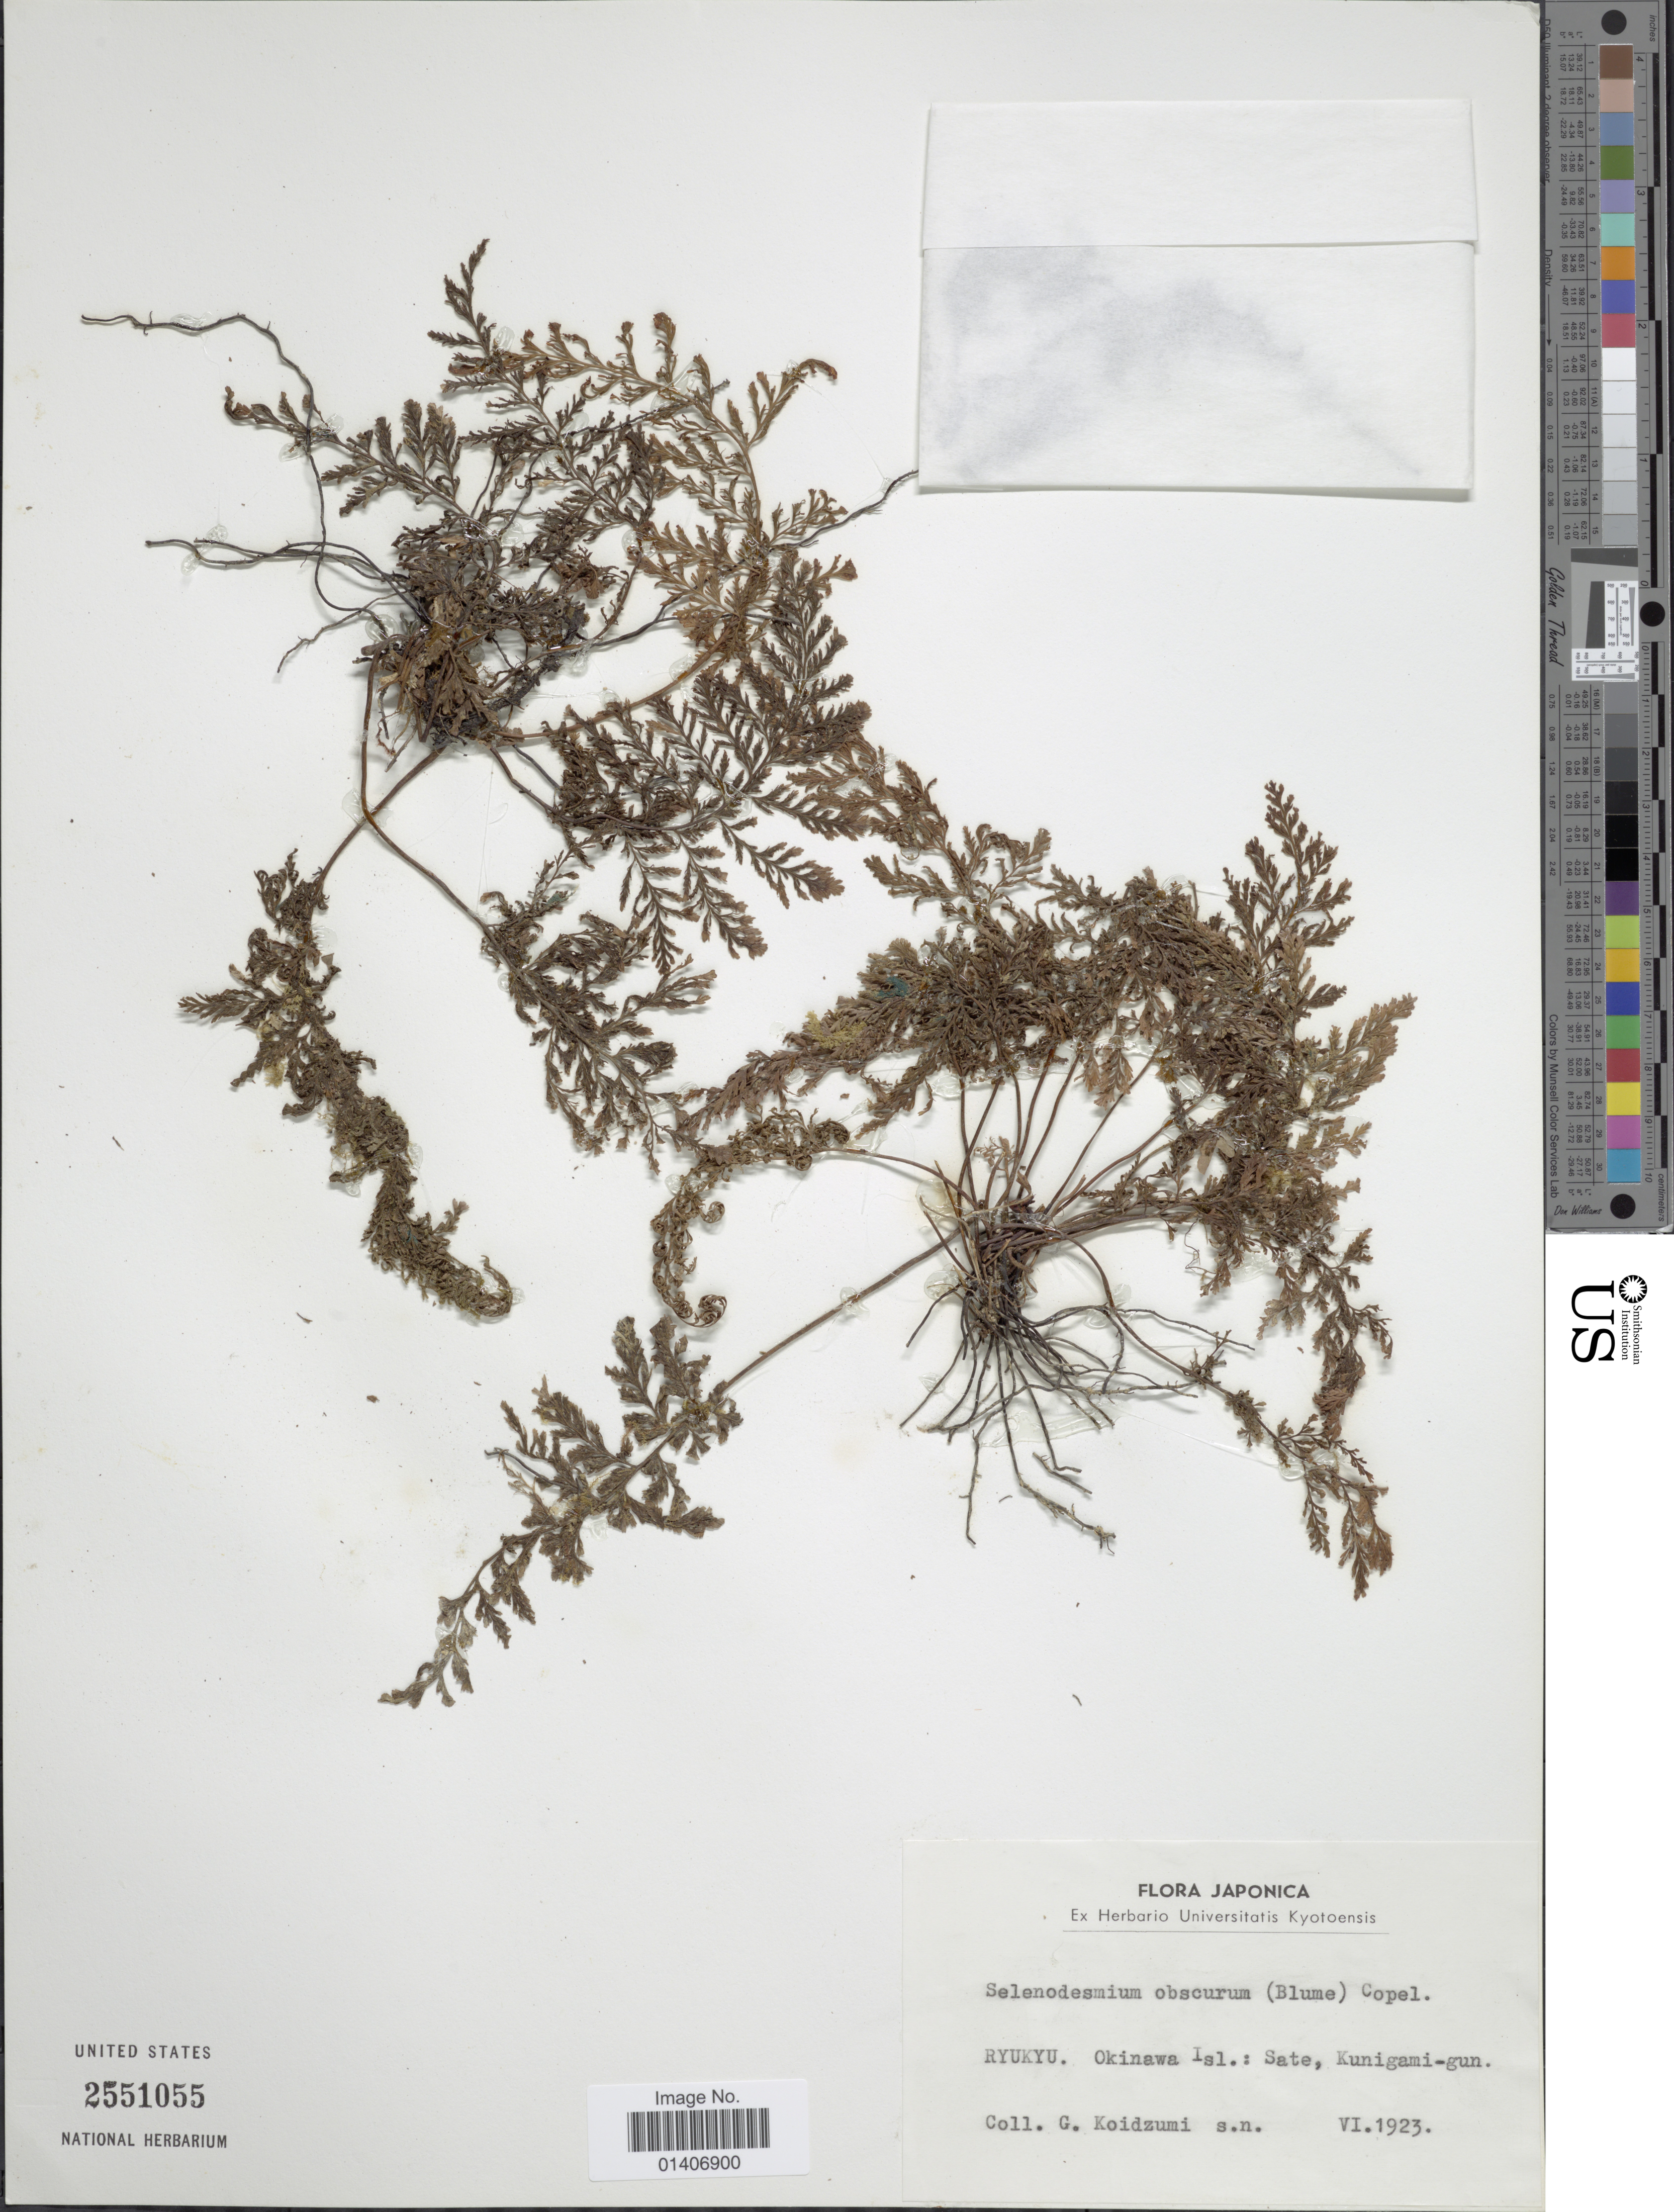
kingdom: Plantae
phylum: Tracheophyta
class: Polypodiopsida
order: Hymenophyllales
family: Hymenophyllaceae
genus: Abrodictyum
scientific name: Abrodictyum obscurum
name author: (Blume) Ebihara & K. Iwats.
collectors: G. Koidzumi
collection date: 1923-06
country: Japan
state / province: Okinawa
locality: Ryukyu Okinawa Isl: Sate, Kunigami-gun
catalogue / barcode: US 2551055